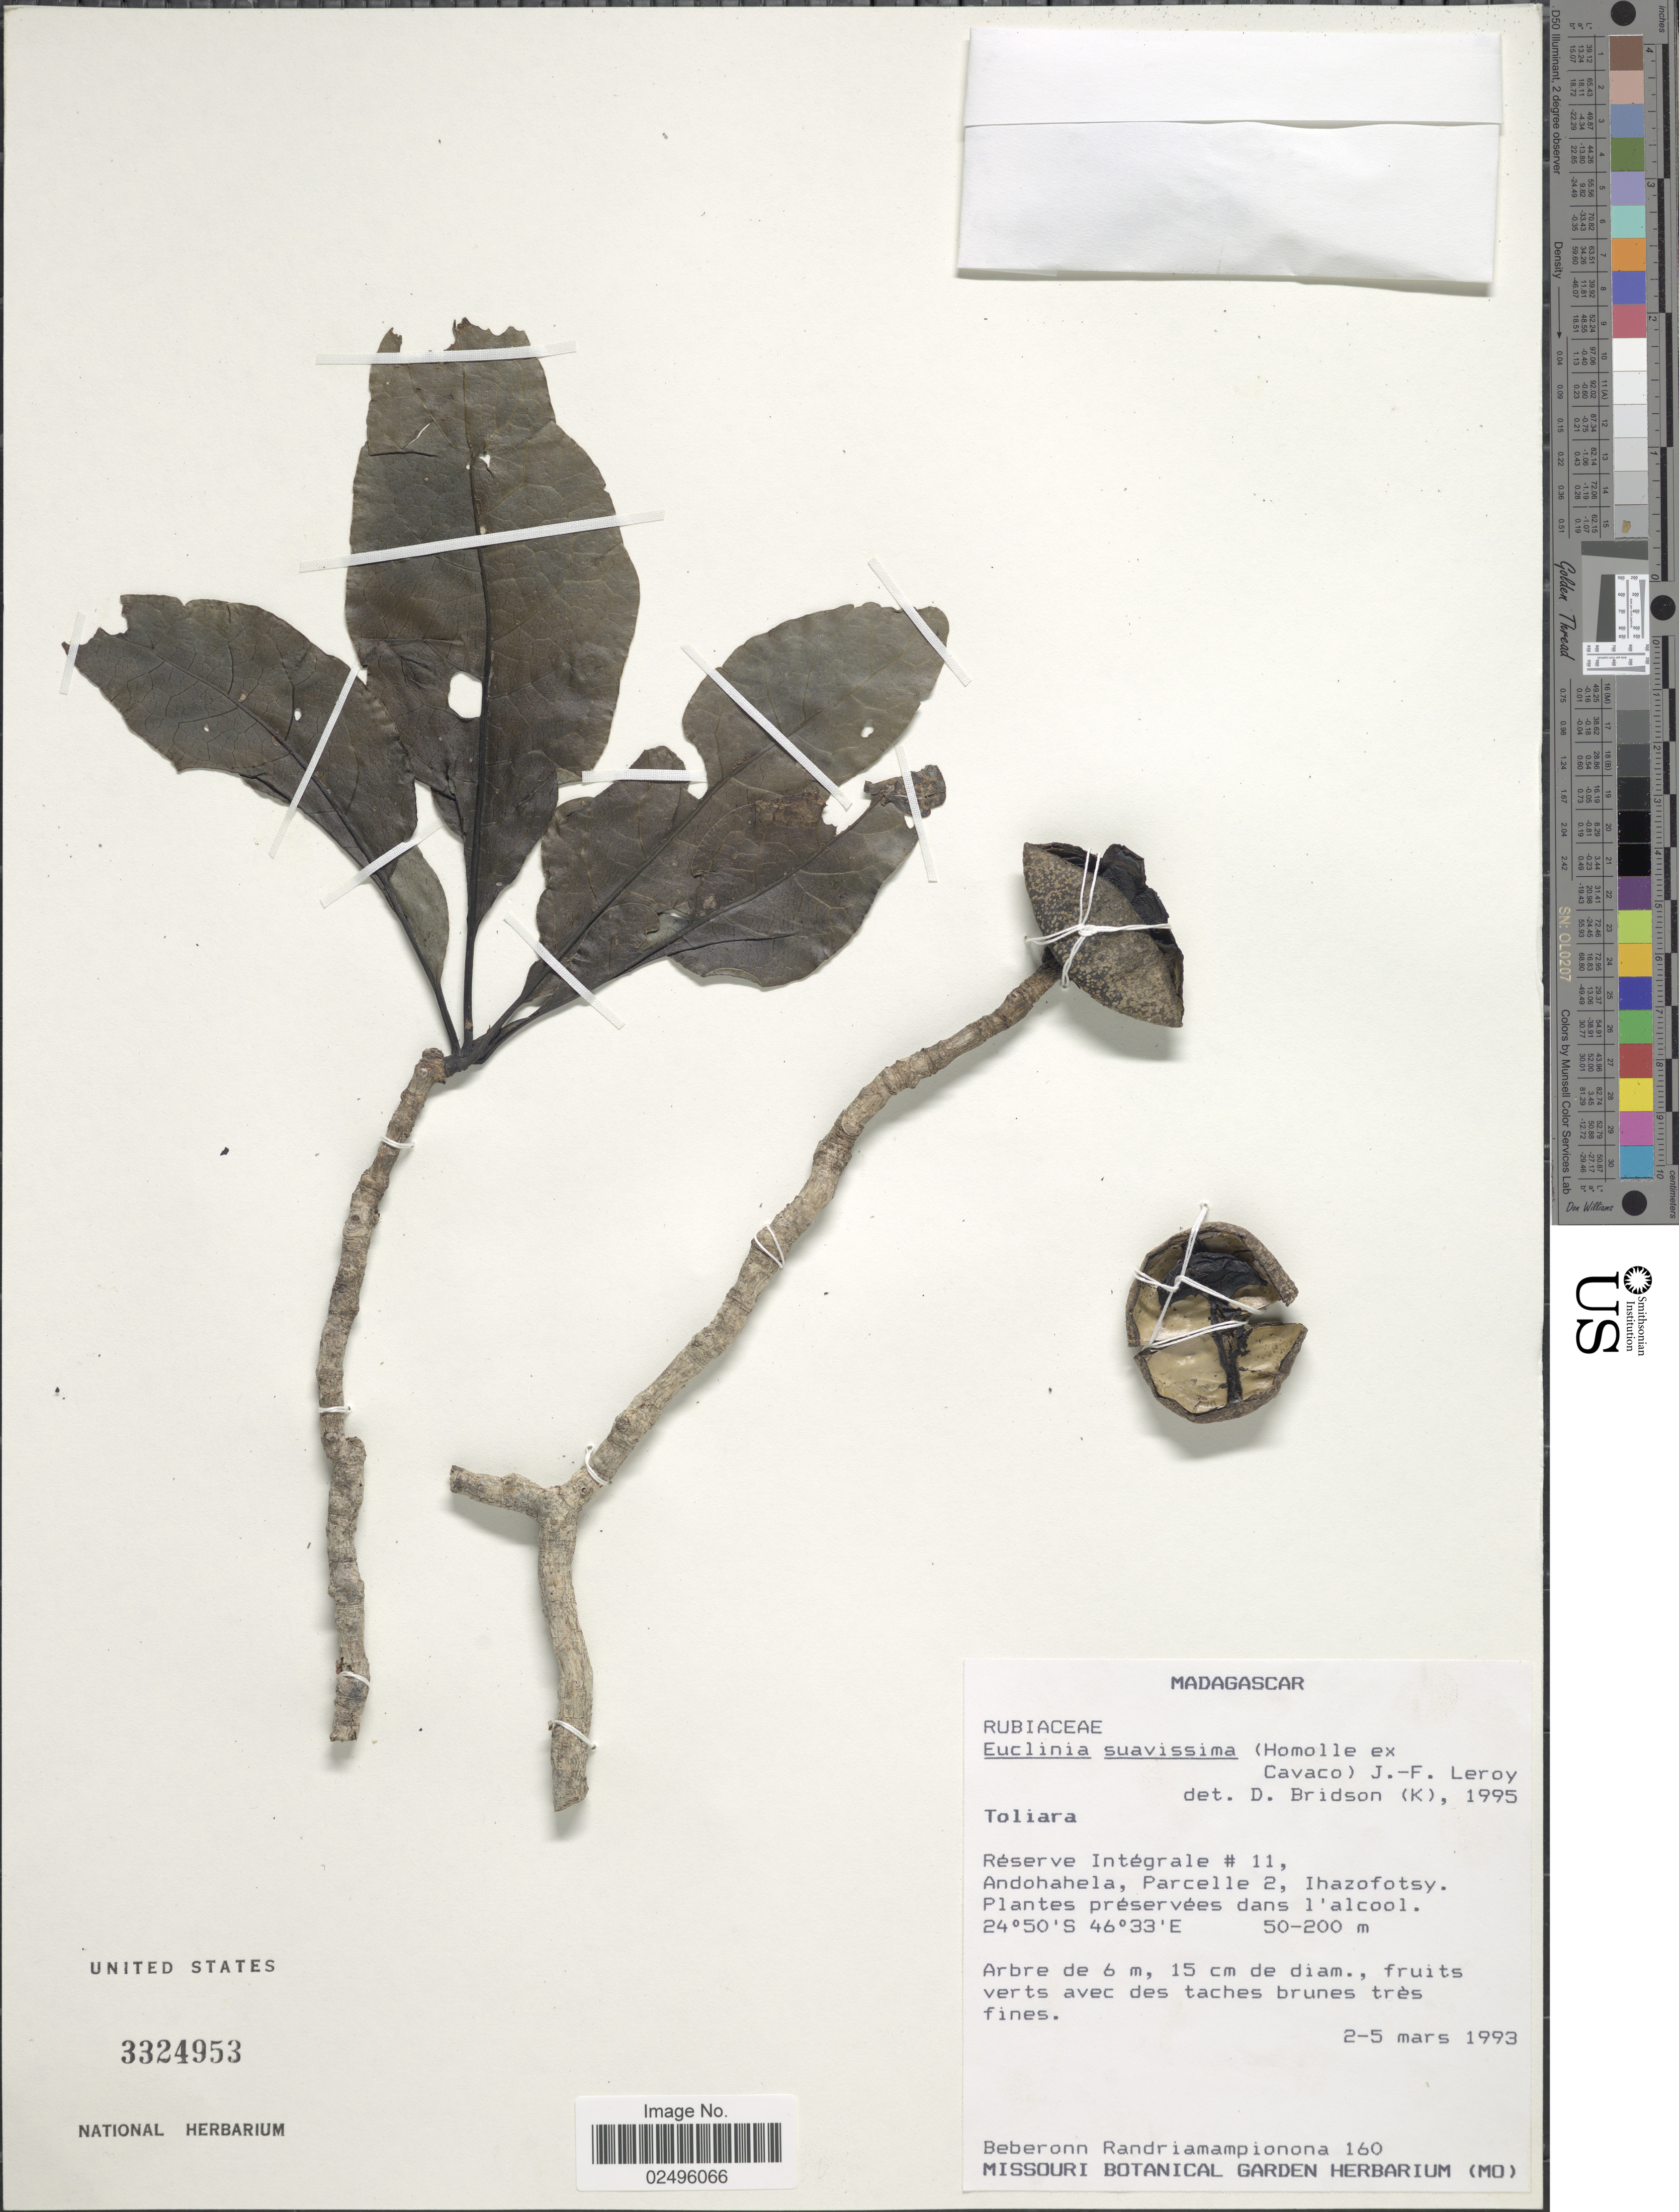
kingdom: Plantae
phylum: Tracheophyta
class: Magnoliopsida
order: Gentianales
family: Rubiaceae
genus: Euclinia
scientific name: Euclinia suavissima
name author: (Homolle ex Cavaco) J.-F. Leroy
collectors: B. Randriamampionona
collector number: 160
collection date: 1993-03-02/1993-03-05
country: Madagascar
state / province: Anosy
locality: Réserve Intégrale # 11, Andohahela, Parcelle 2, Ihazofotsy. Plantes préservées dans l'alcool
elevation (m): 50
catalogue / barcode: US 3324953